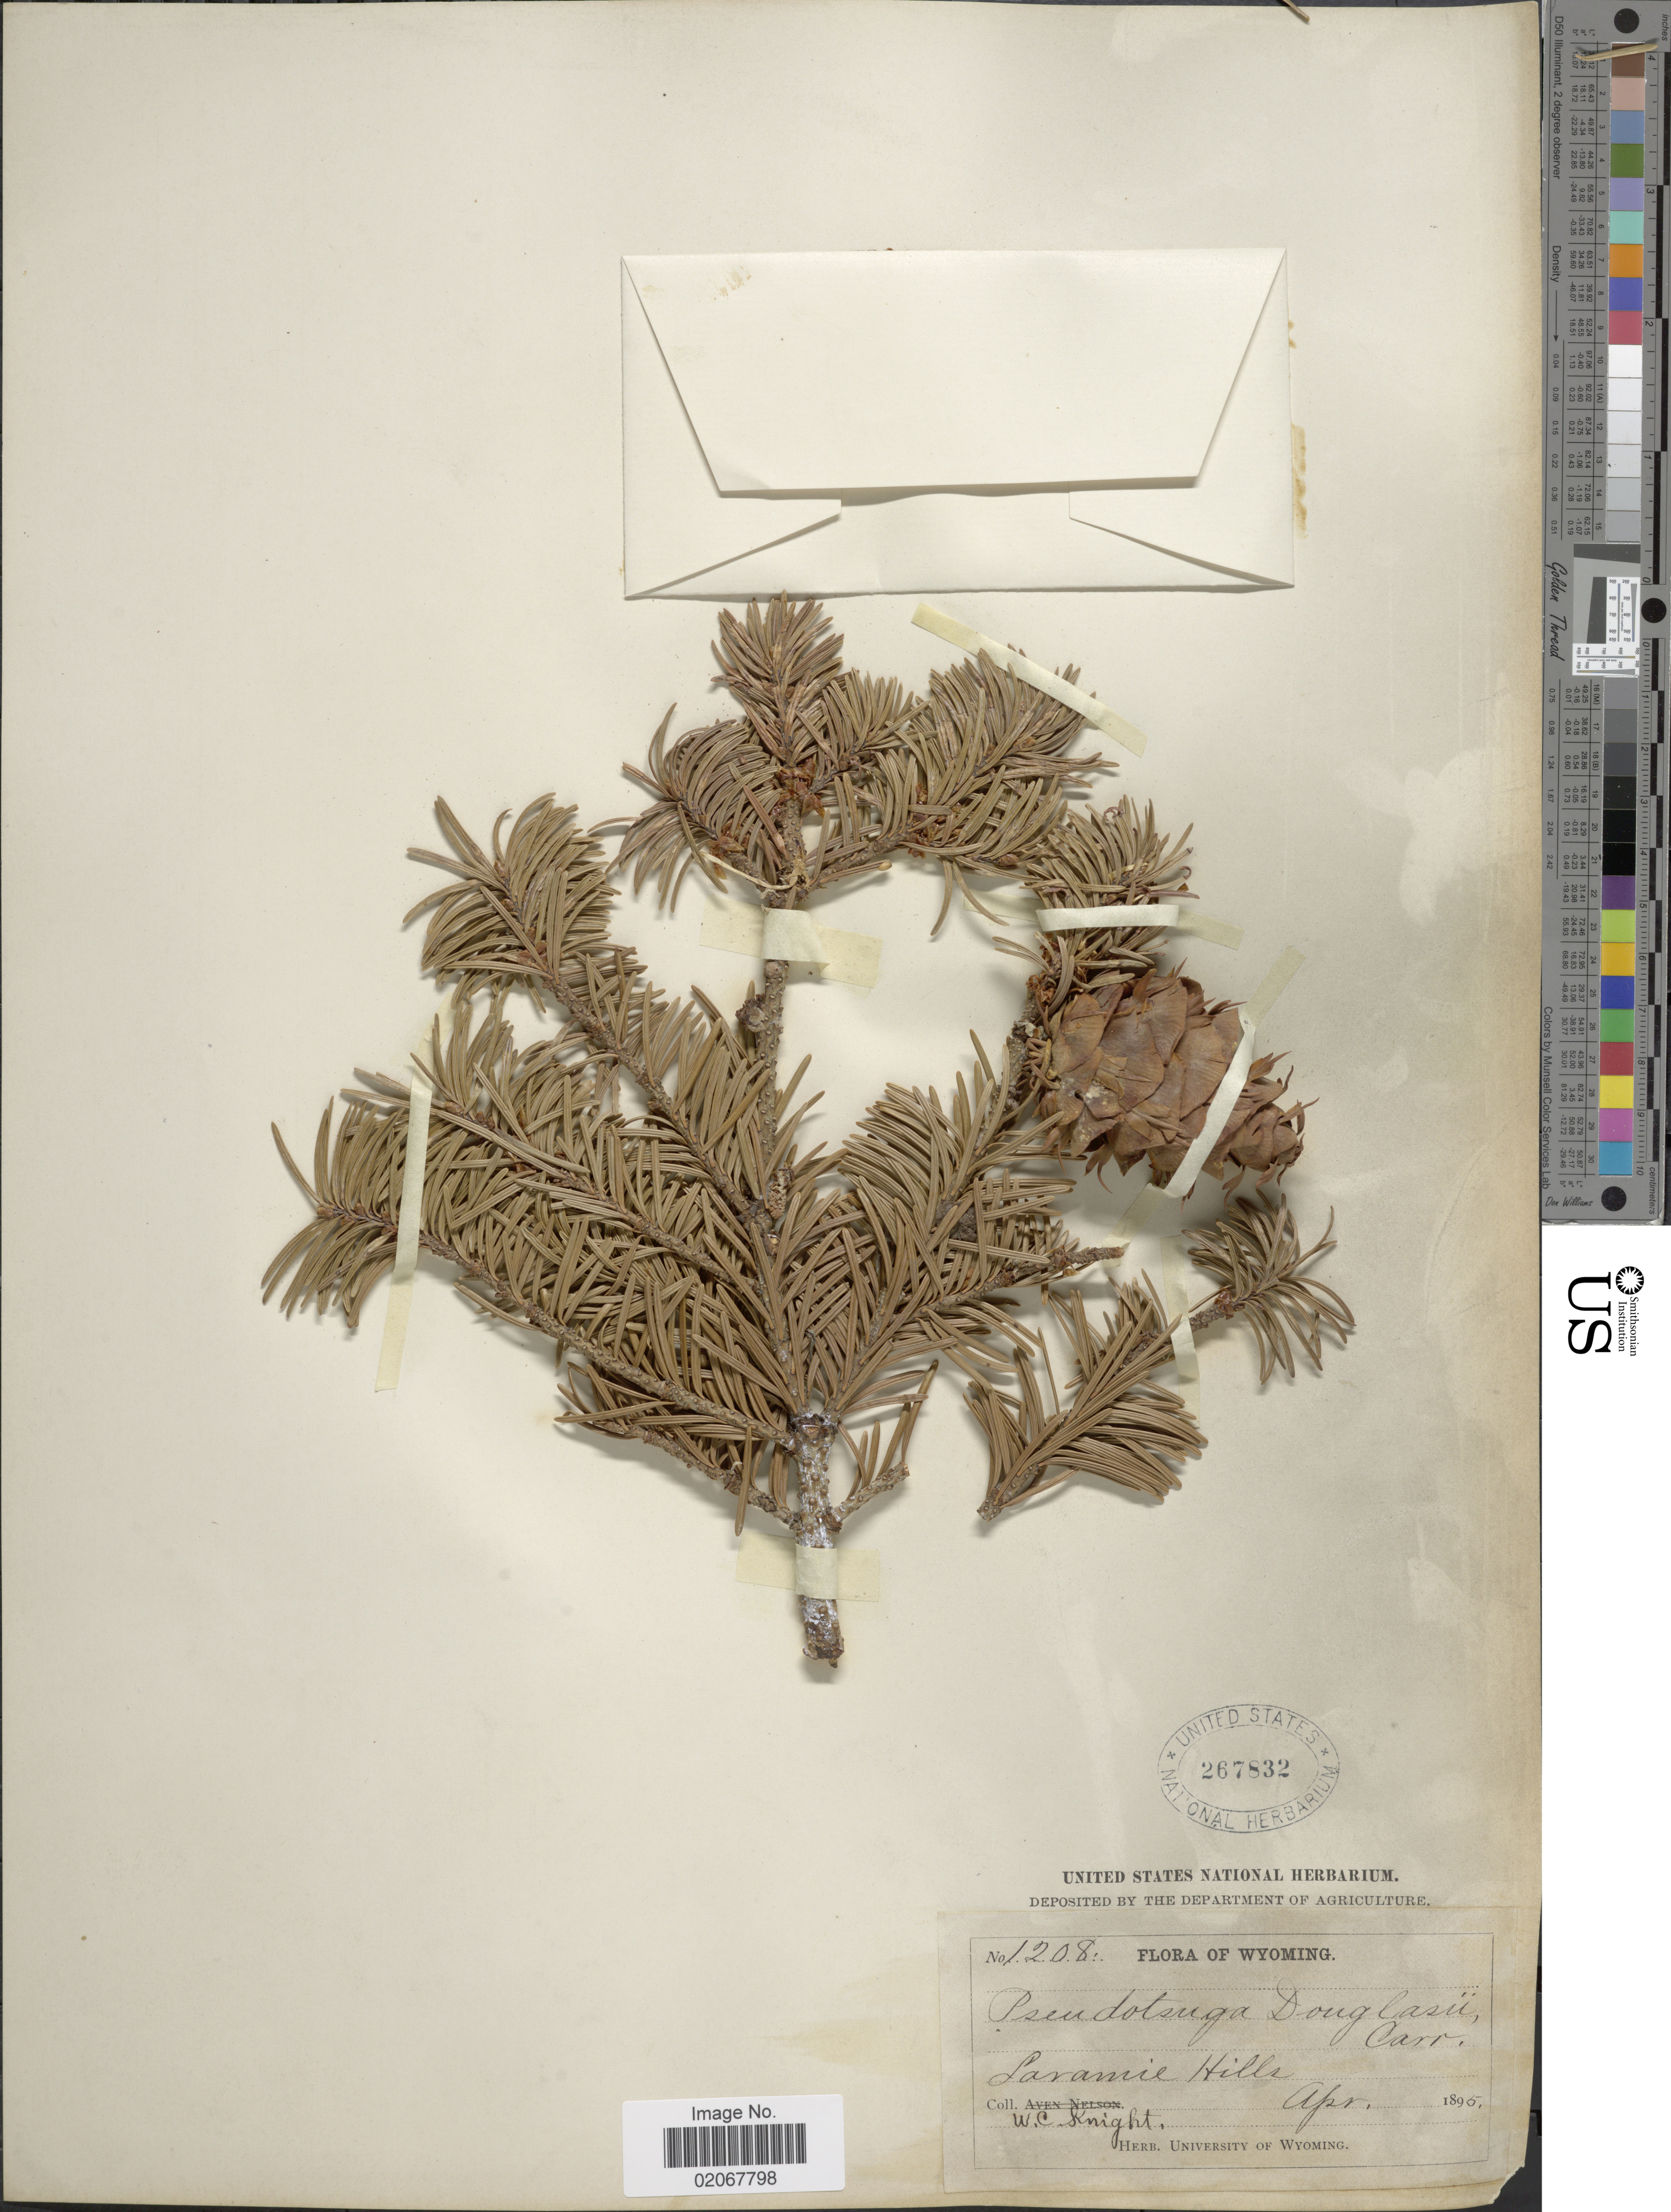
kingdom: Plantae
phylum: Tracheophyta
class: Pinopsida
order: Pinales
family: Pinaceae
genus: Pseudotsuga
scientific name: Pseudotsuga menziesii var. glauca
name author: (Beissn.) Franco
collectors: W. Knight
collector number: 1208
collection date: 1895-04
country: United States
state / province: Wyoming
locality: Laramie Hills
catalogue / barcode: US 267832